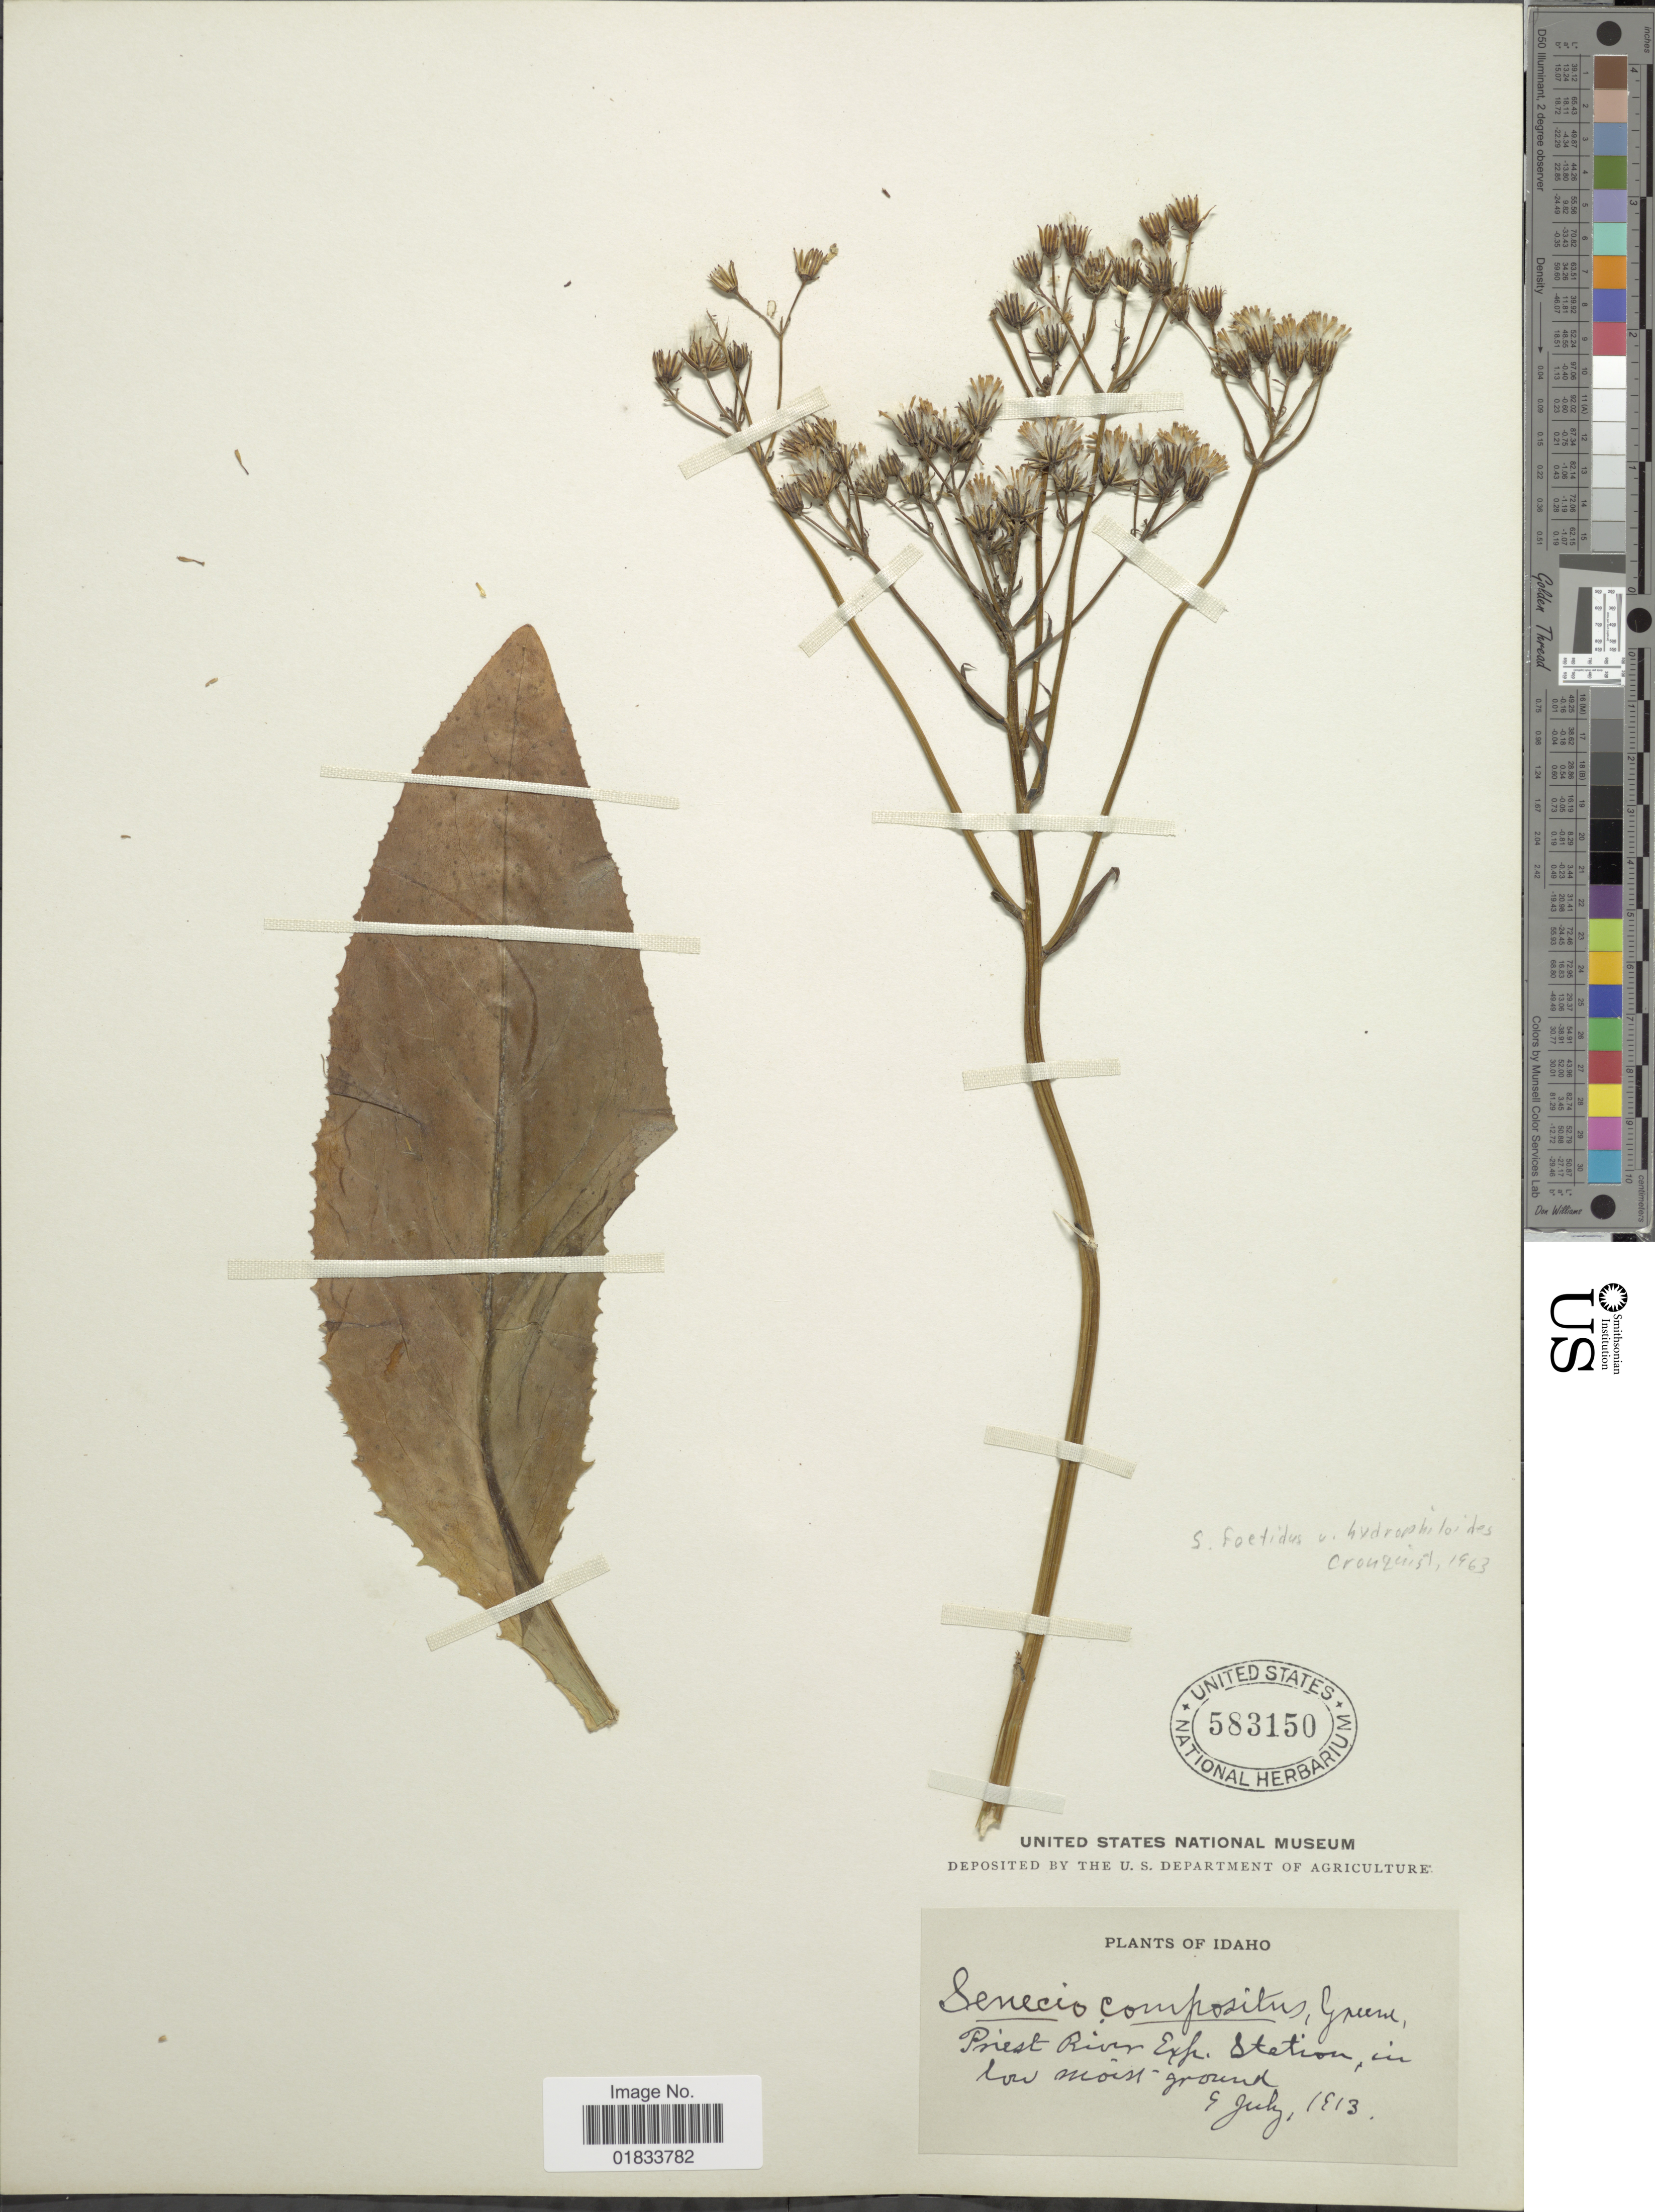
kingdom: Plantae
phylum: Tracheophyta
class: Magnoliopsida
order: Asterales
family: Asteraceae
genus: Senecio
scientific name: Senecio hydrophiloides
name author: Rydb.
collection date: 1913-07-09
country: United States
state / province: Idaho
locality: Priest River Exp. Station in low moist ground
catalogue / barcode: US 583150